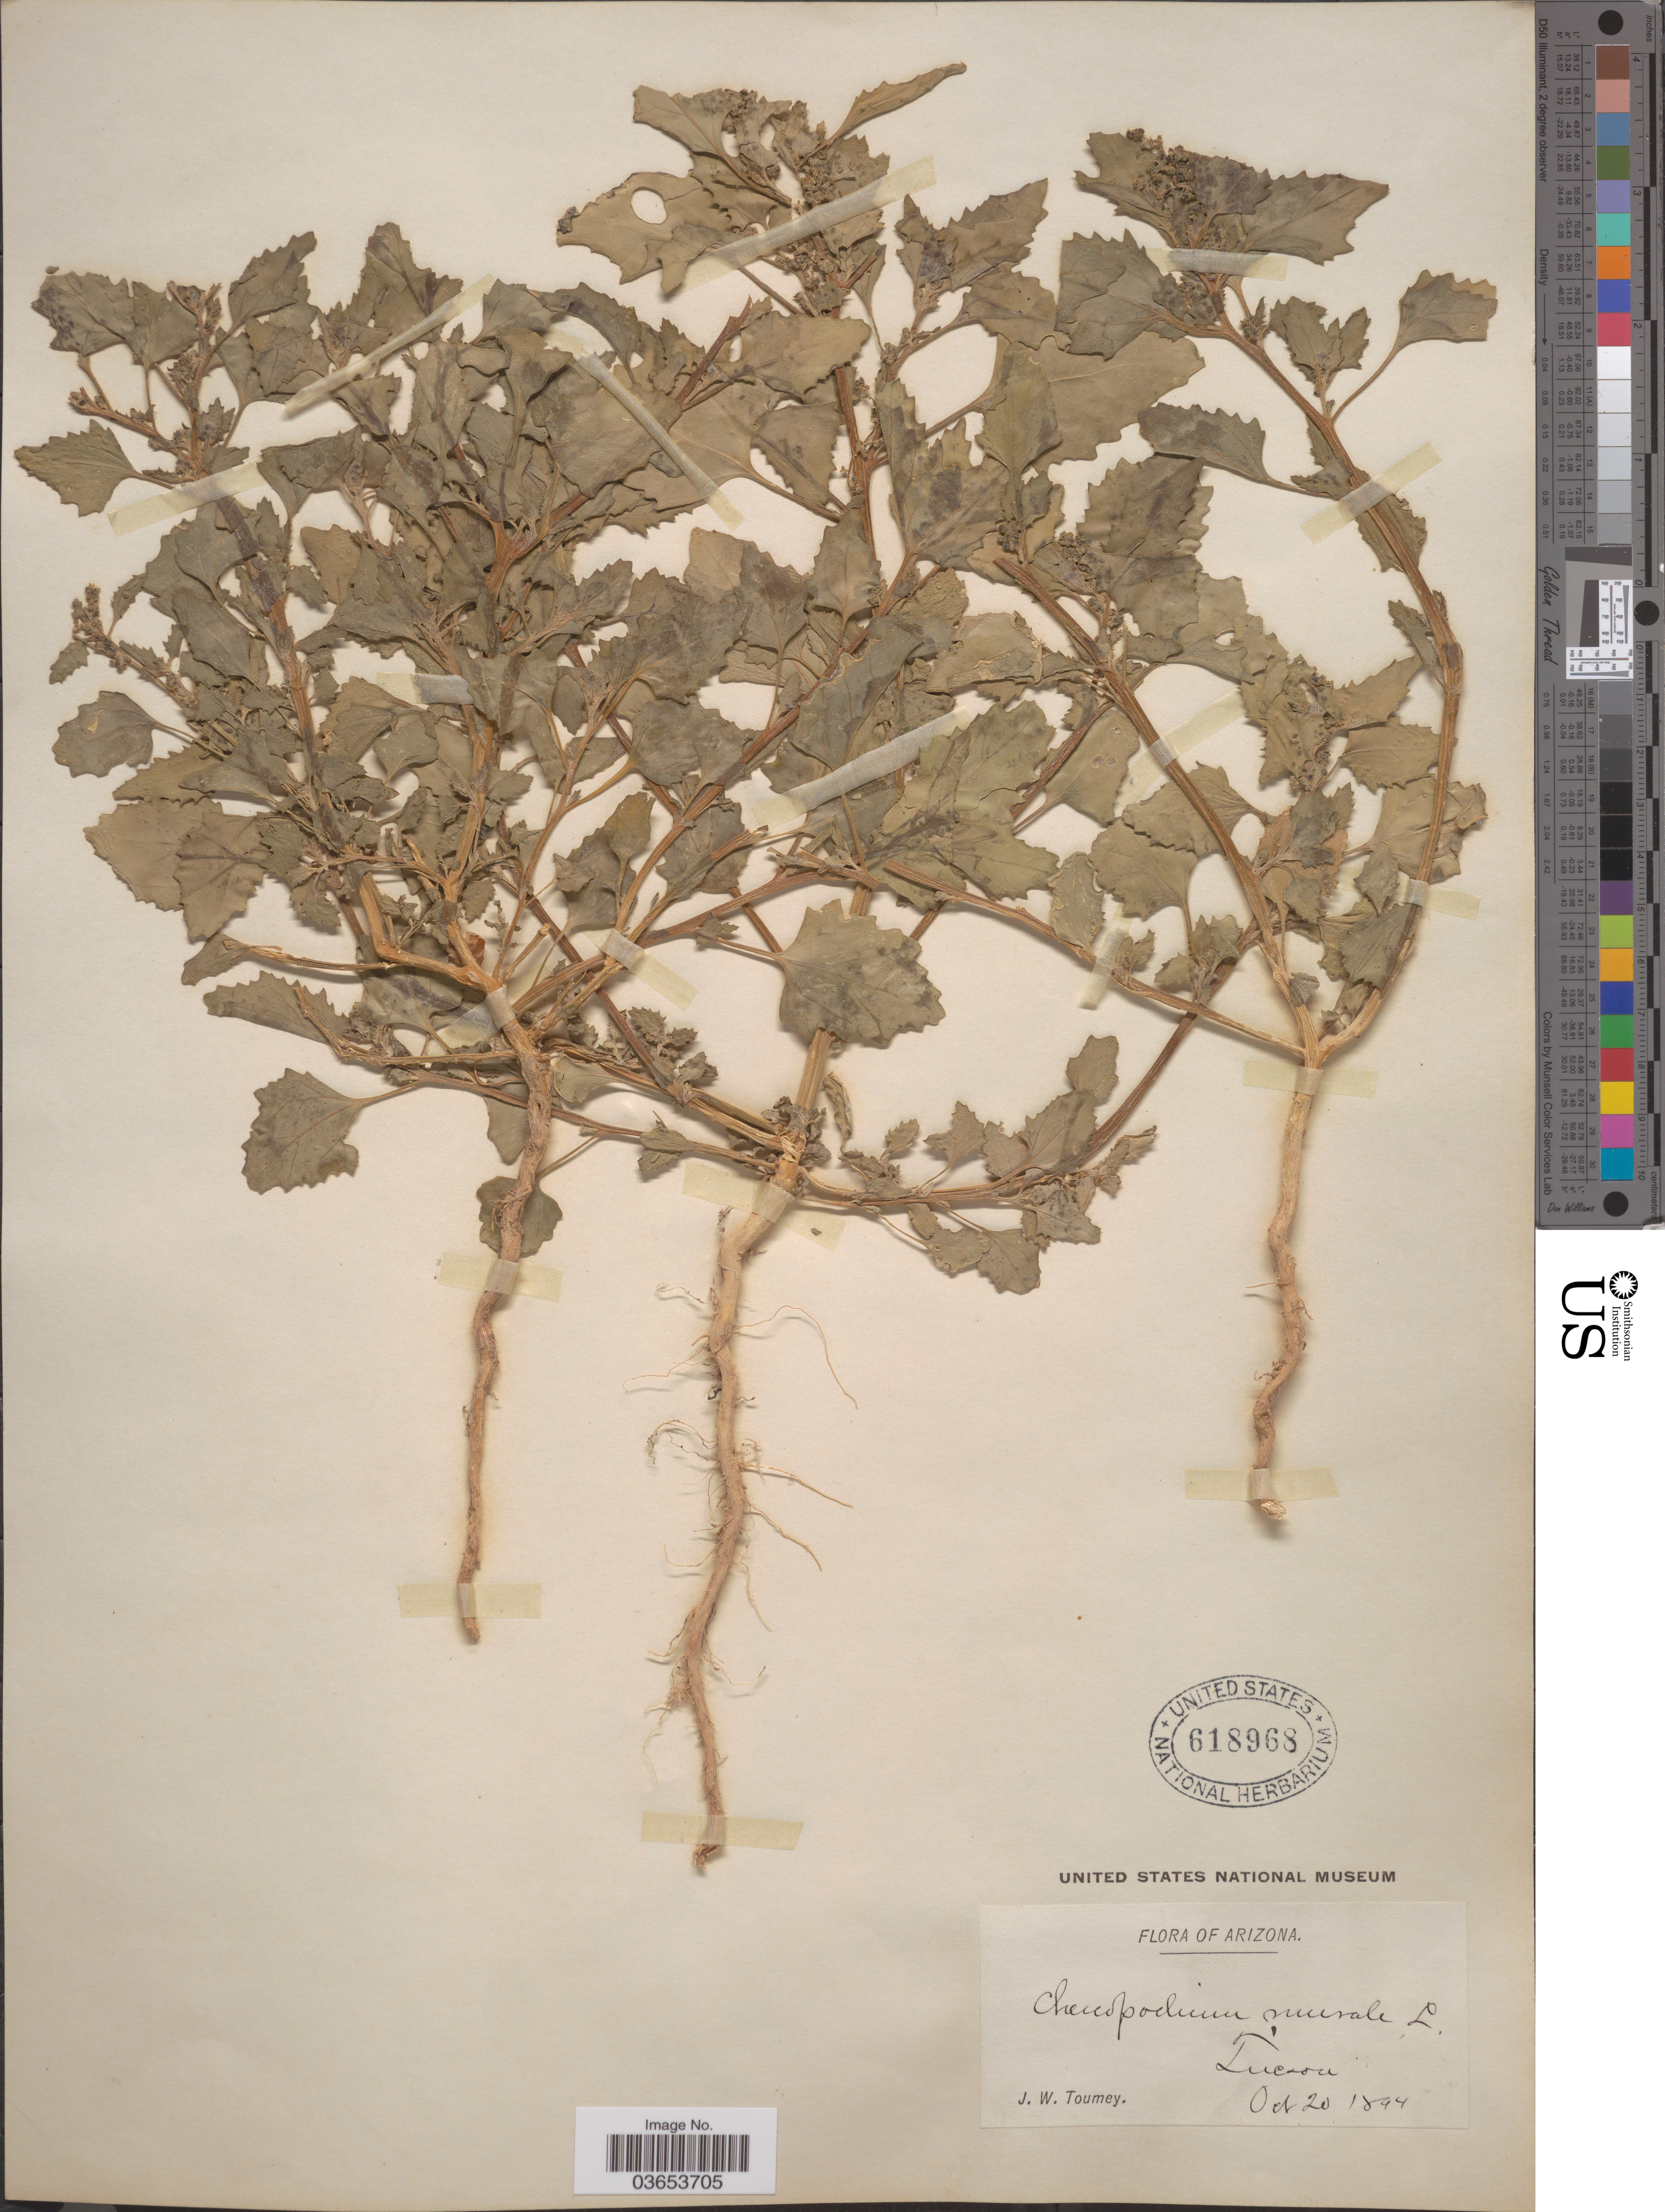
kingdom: Plantae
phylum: Tracheophyta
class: Magnoliopsida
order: Caryophyllales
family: Amaranthaceae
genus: Chenopodium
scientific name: Chenopodium murale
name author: L.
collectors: J. W. Toumey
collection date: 1894-10-20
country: United States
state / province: Arizona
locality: Tucson.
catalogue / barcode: US 618968